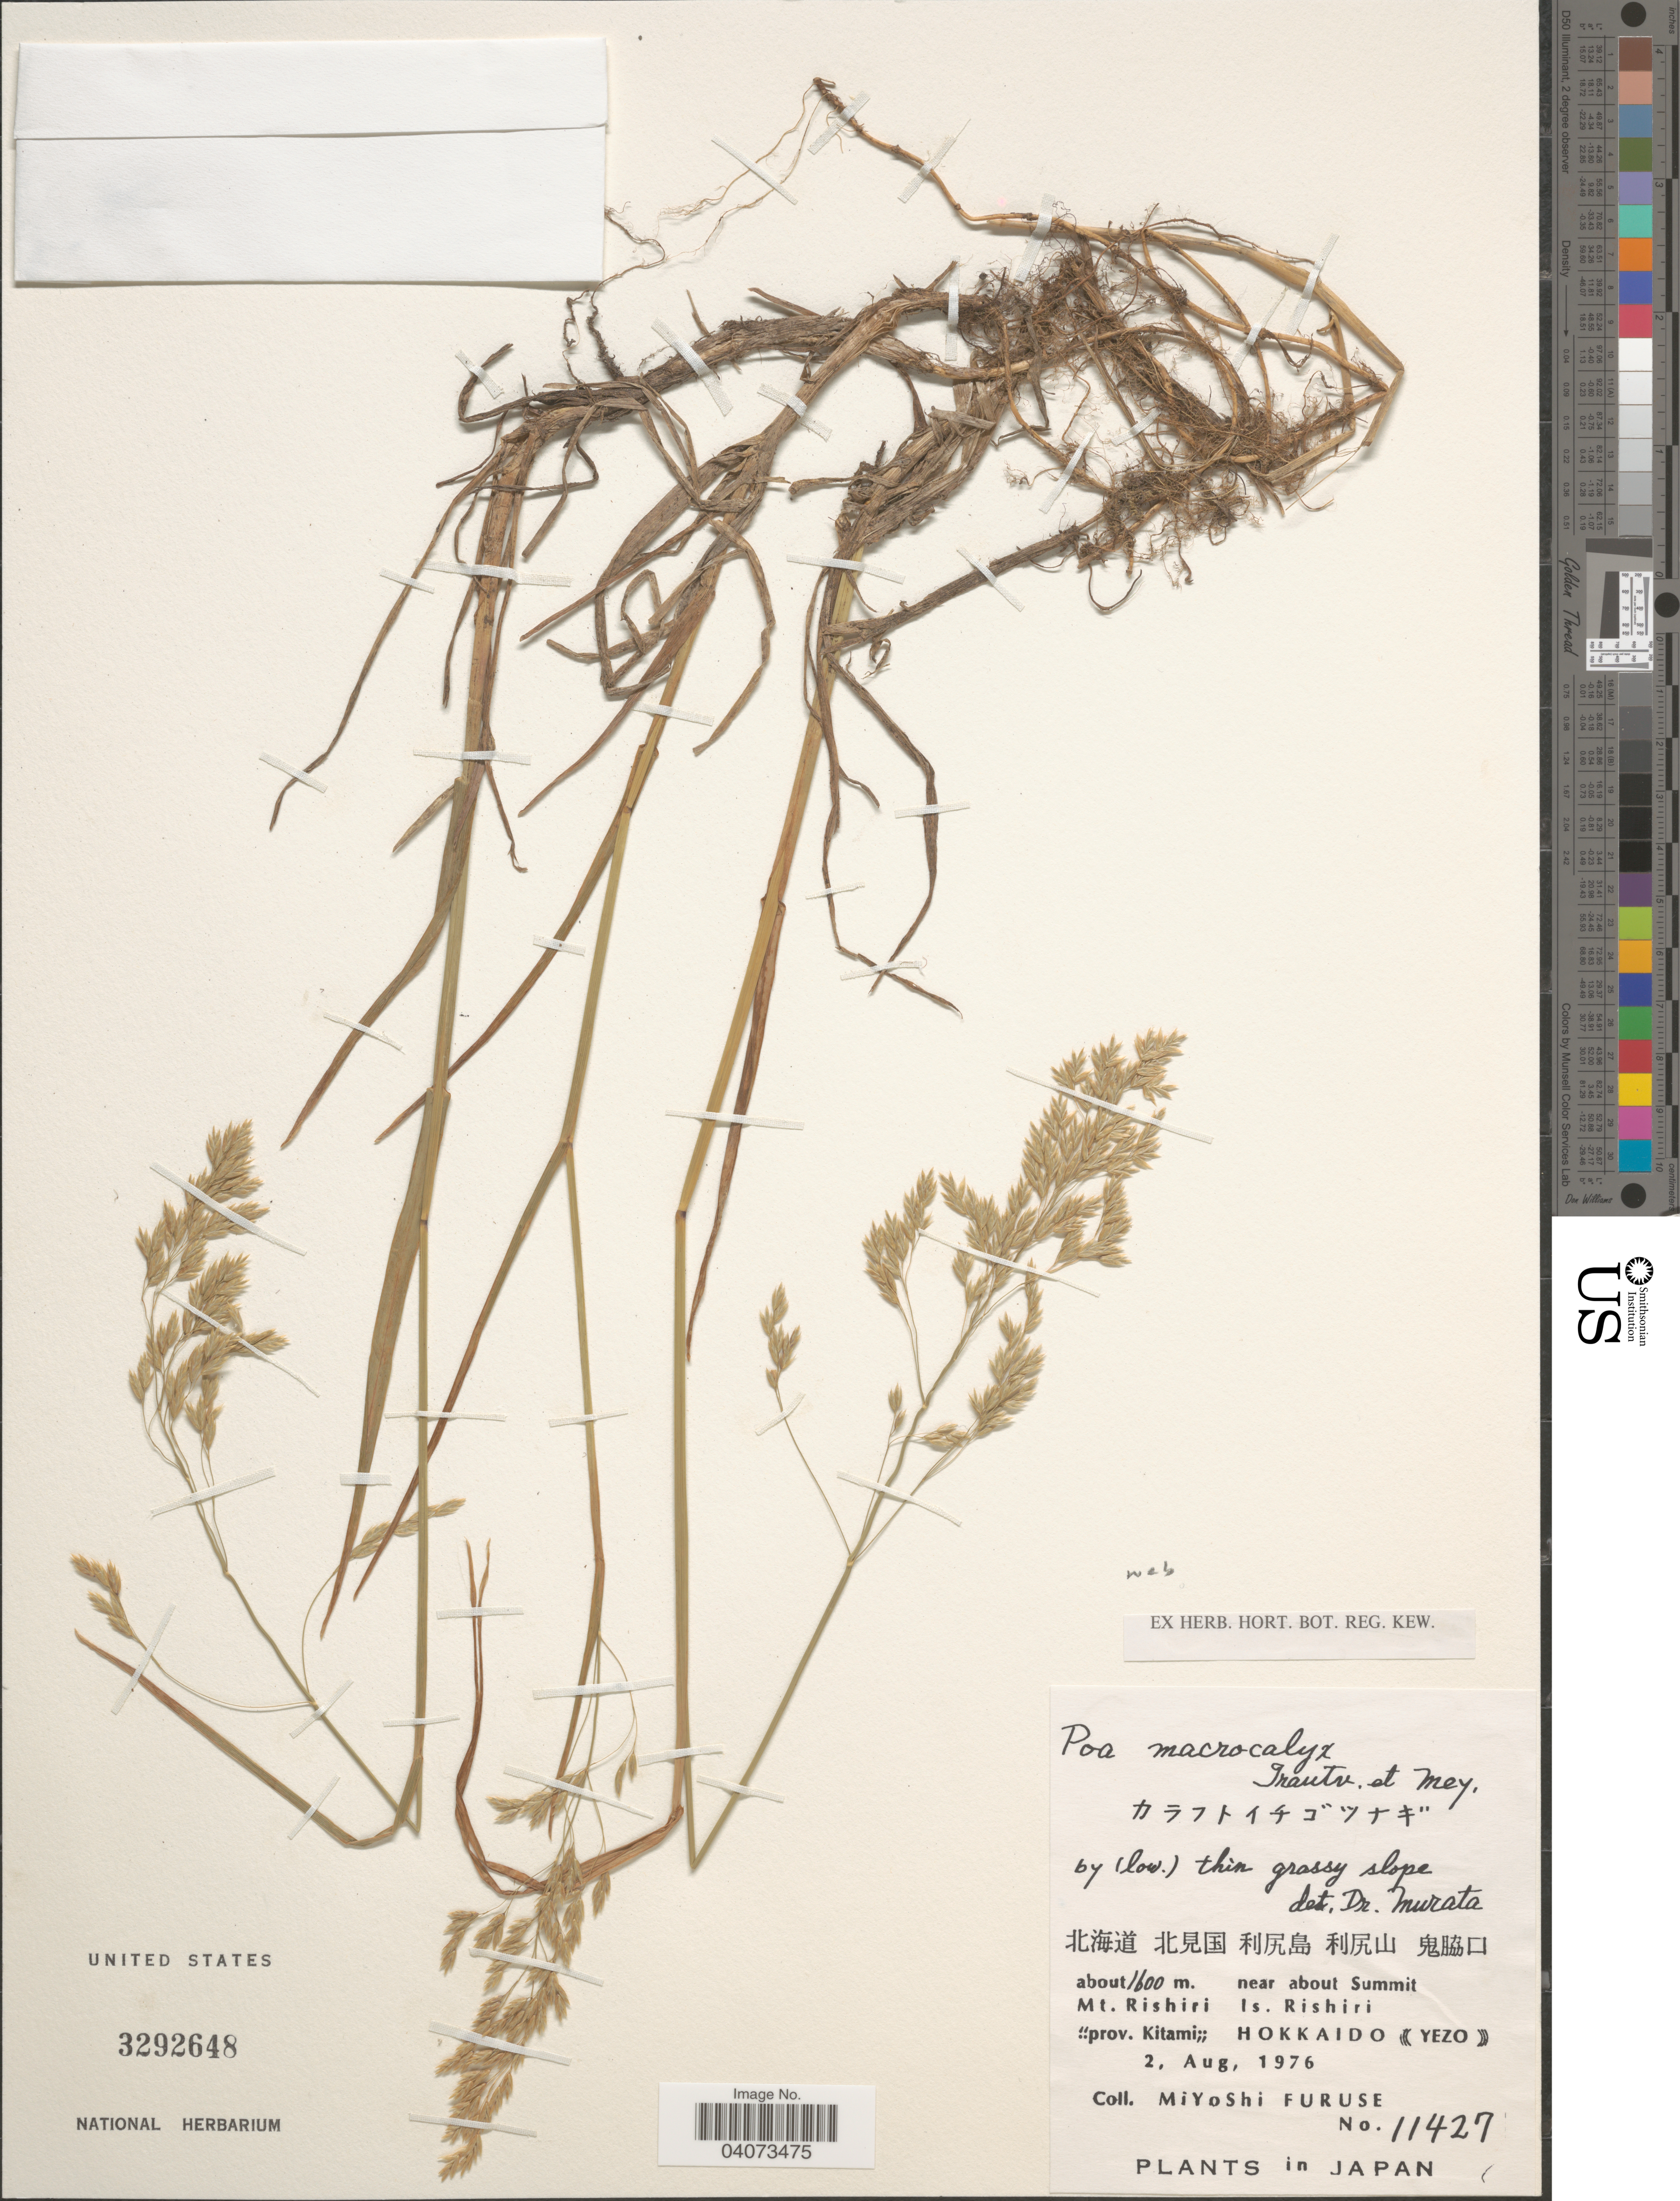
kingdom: Plantae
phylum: Tracheophyta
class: Liliopsida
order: Poales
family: Poaceae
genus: Poa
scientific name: Poa neosachalinensis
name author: Prob.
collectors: M. Furuse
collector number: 11427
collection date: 1976-08-02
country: Japan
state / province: Hokkaidō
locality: Near about Summit. Mt. Rishiri Is. Rishiri. ;;prov. Kitami;; (((yezo)).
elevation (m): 1600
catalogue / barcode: US 3292648